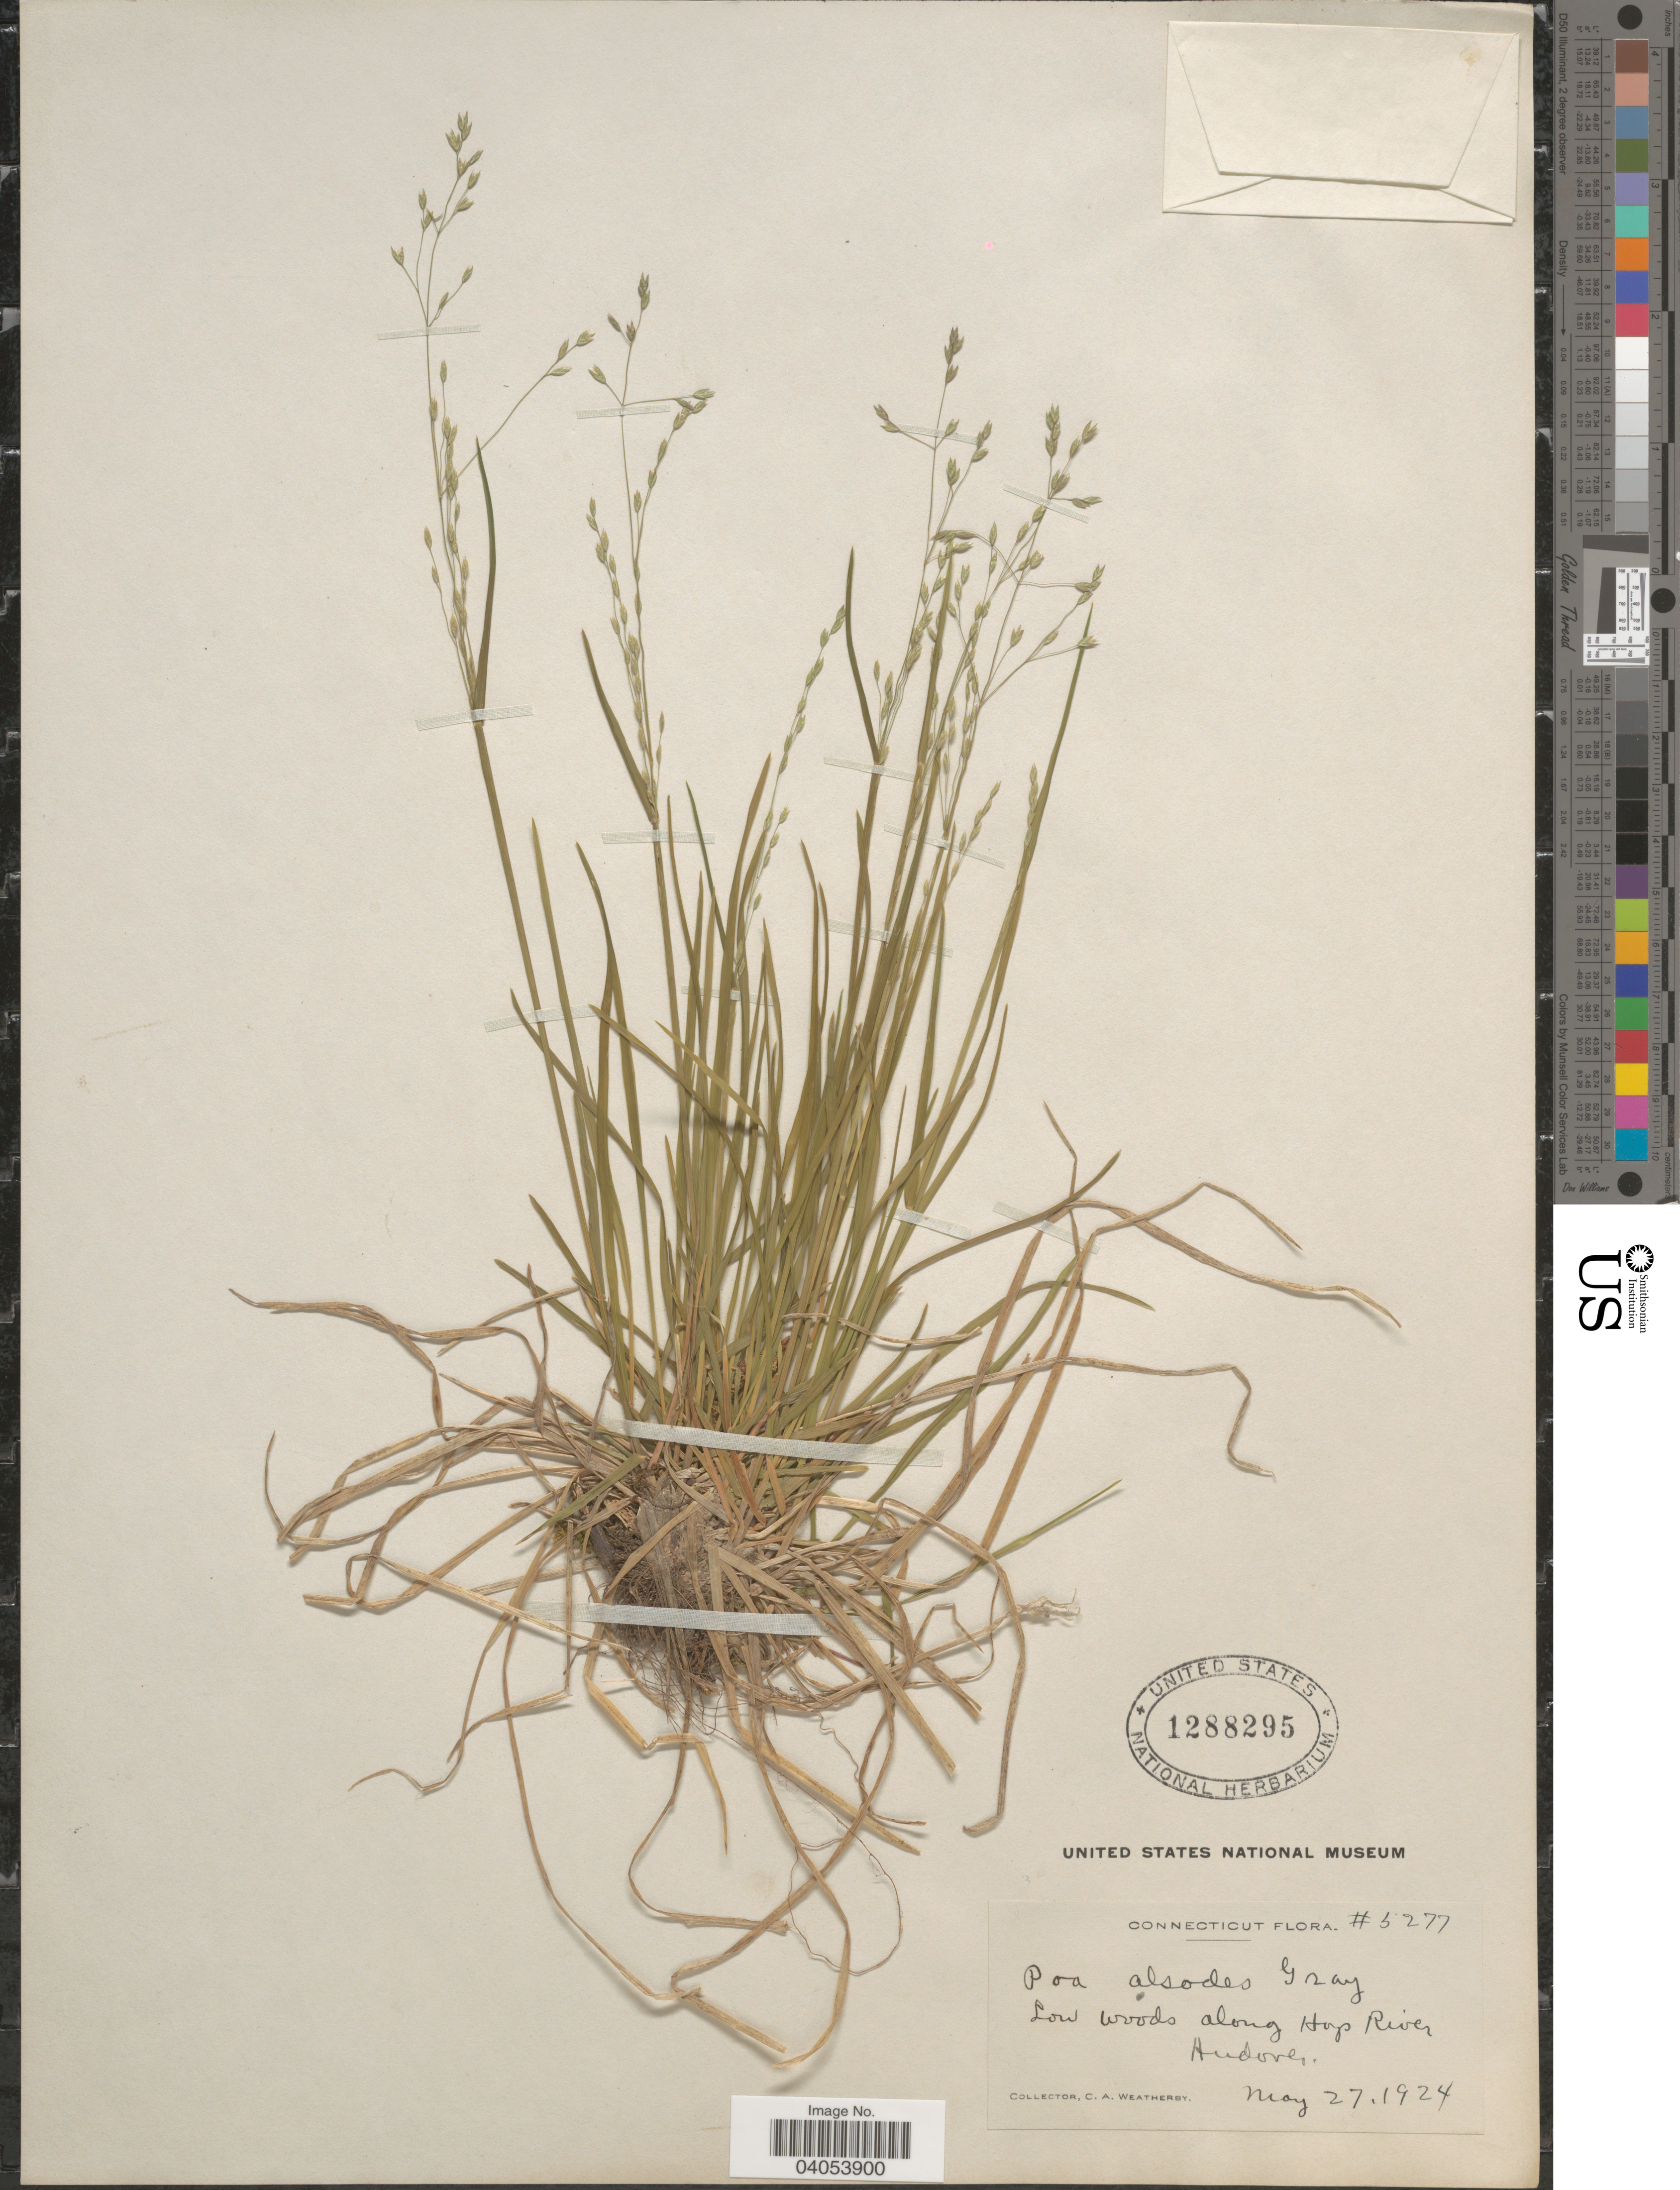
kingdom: Plantae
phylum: Tracheophyta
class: Liliopsida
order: Poales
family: Poaceae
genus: Poa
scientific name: Poa alsodes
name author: A. Gray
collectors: C. A. Weatherby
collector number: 5277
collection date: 1924-05-27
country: United States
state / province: Connecticut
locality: Low woods along Hop River. Andover.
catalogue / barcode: US 1288295